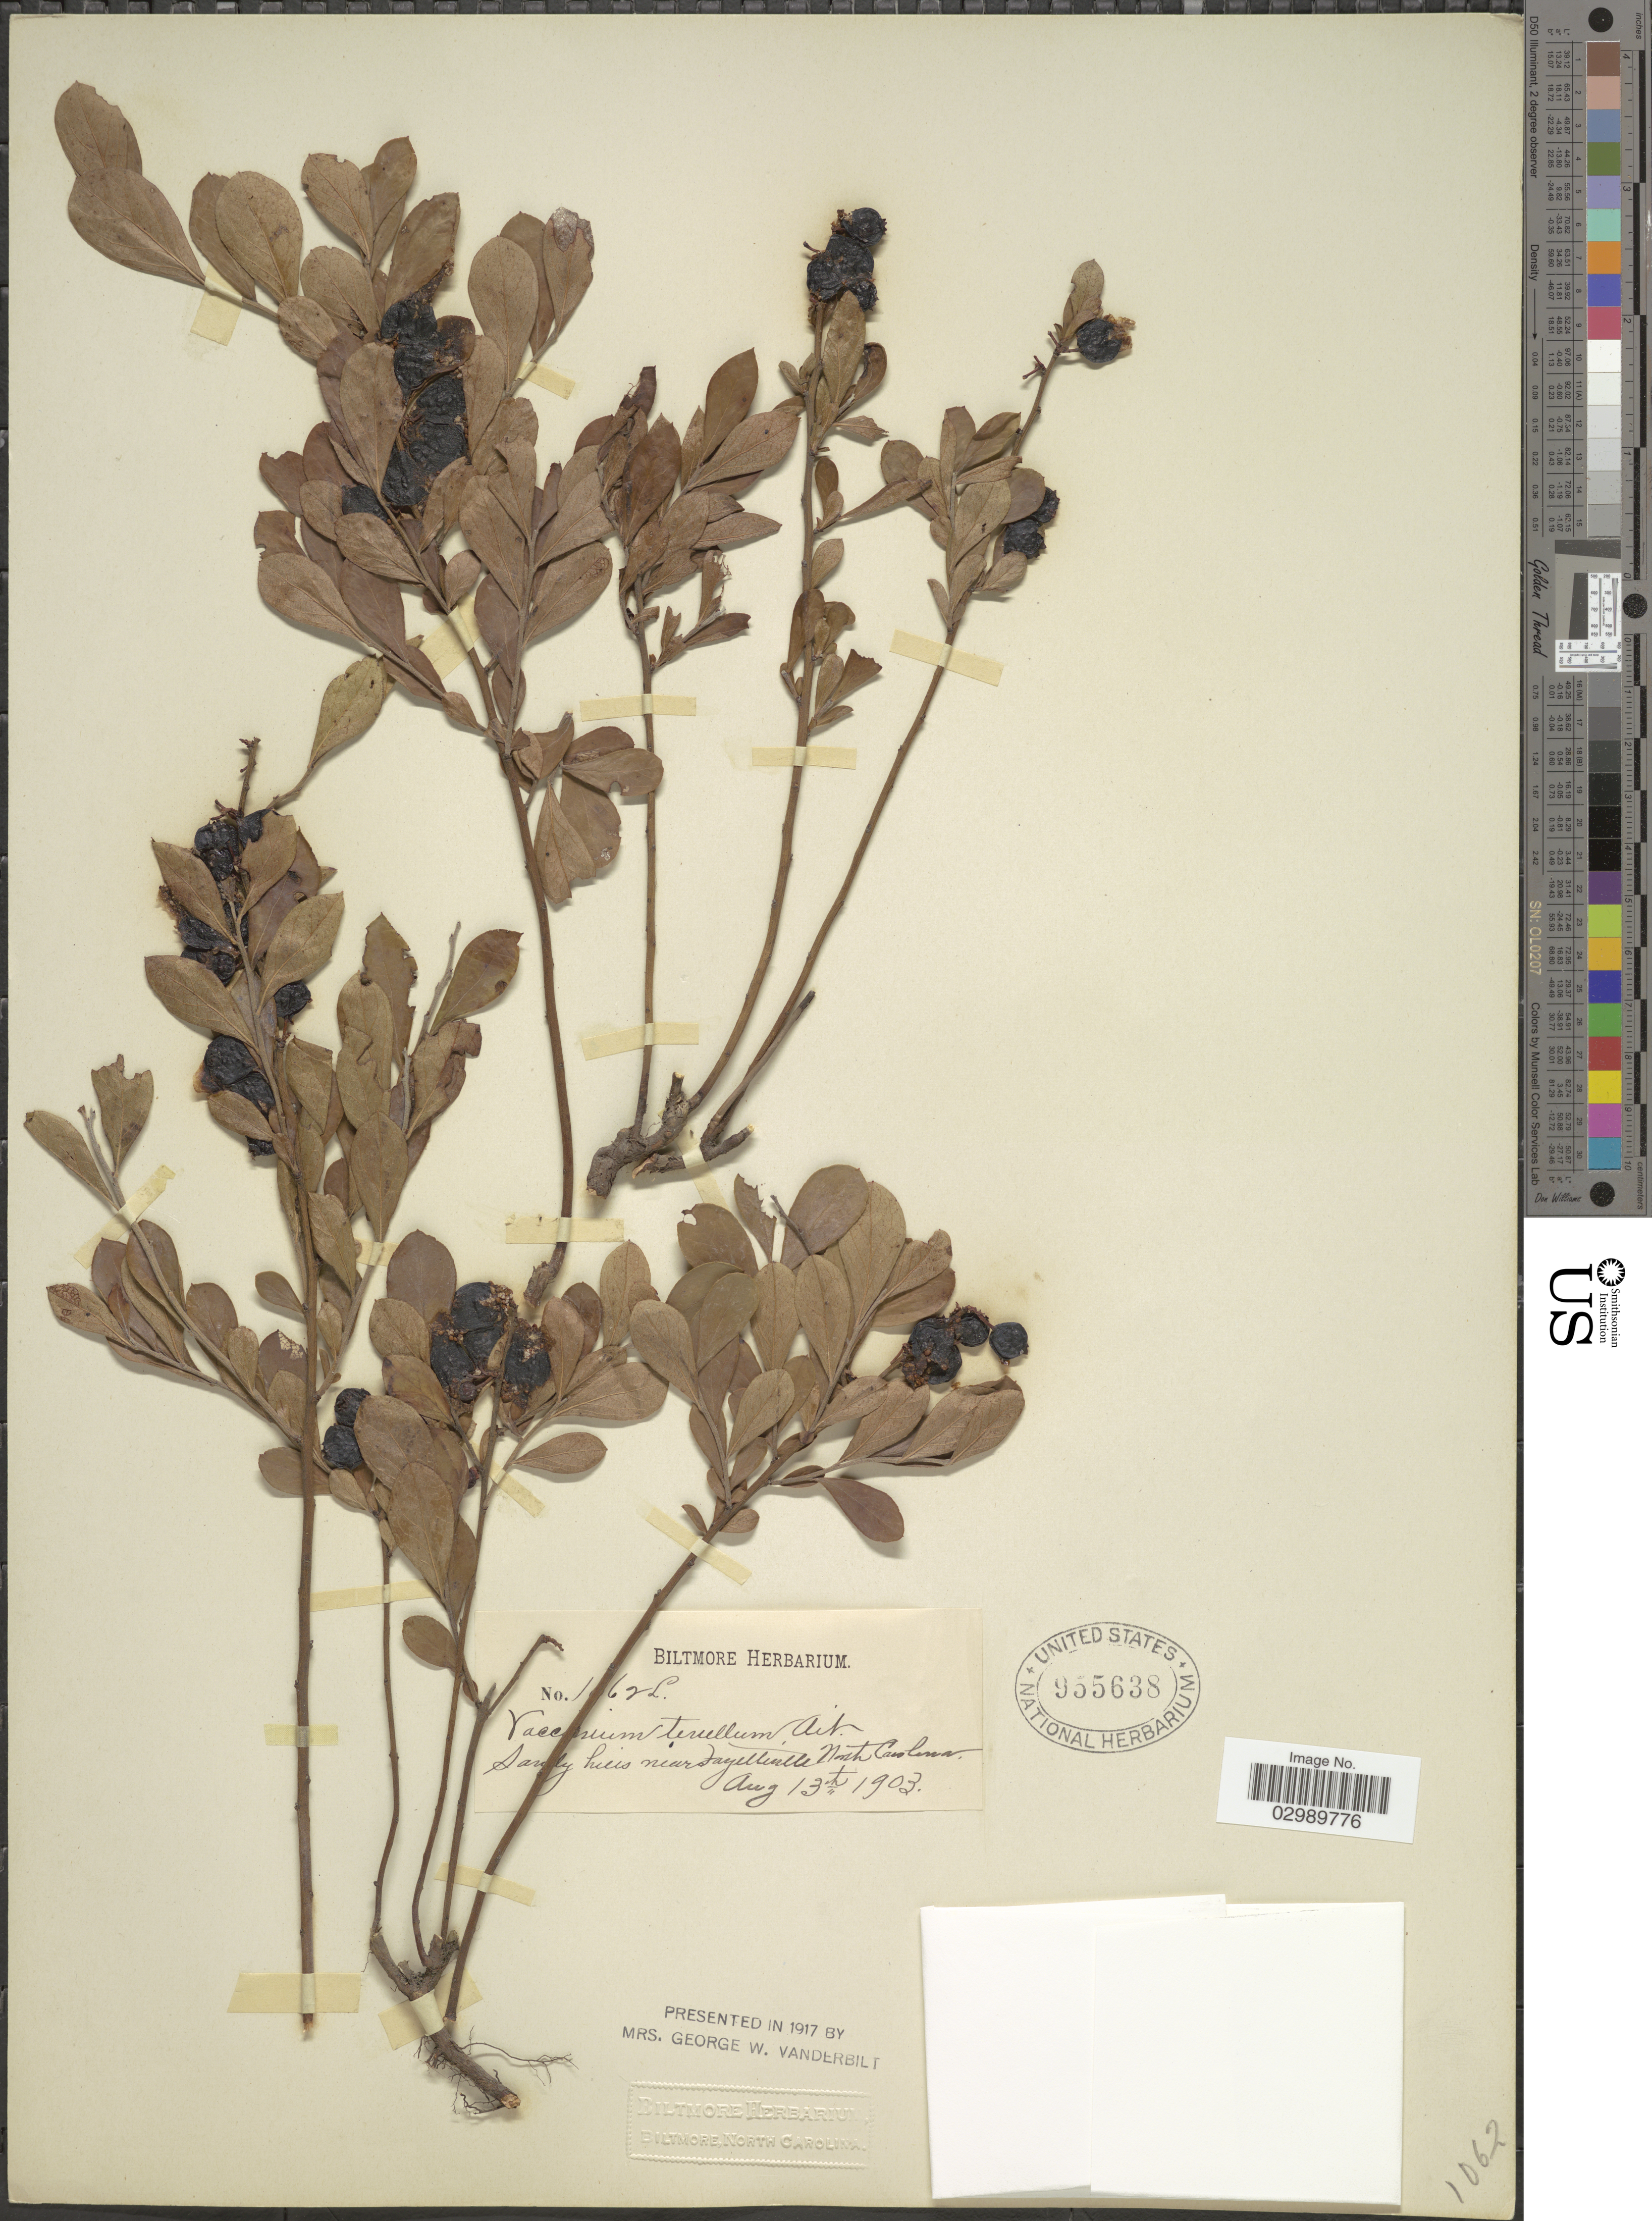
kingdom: Plantae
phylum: Tracheophyta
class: Magnoliopsida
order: Ericales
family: Ericaceae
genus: Vaccinium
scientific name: Vaccinium tenellum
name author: Aiton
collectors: ex herb. Biltmore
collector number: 1062L*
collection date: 1903-08-13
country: United States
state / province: North Carolina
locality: Near Fayetteville.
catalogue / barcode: US 955638